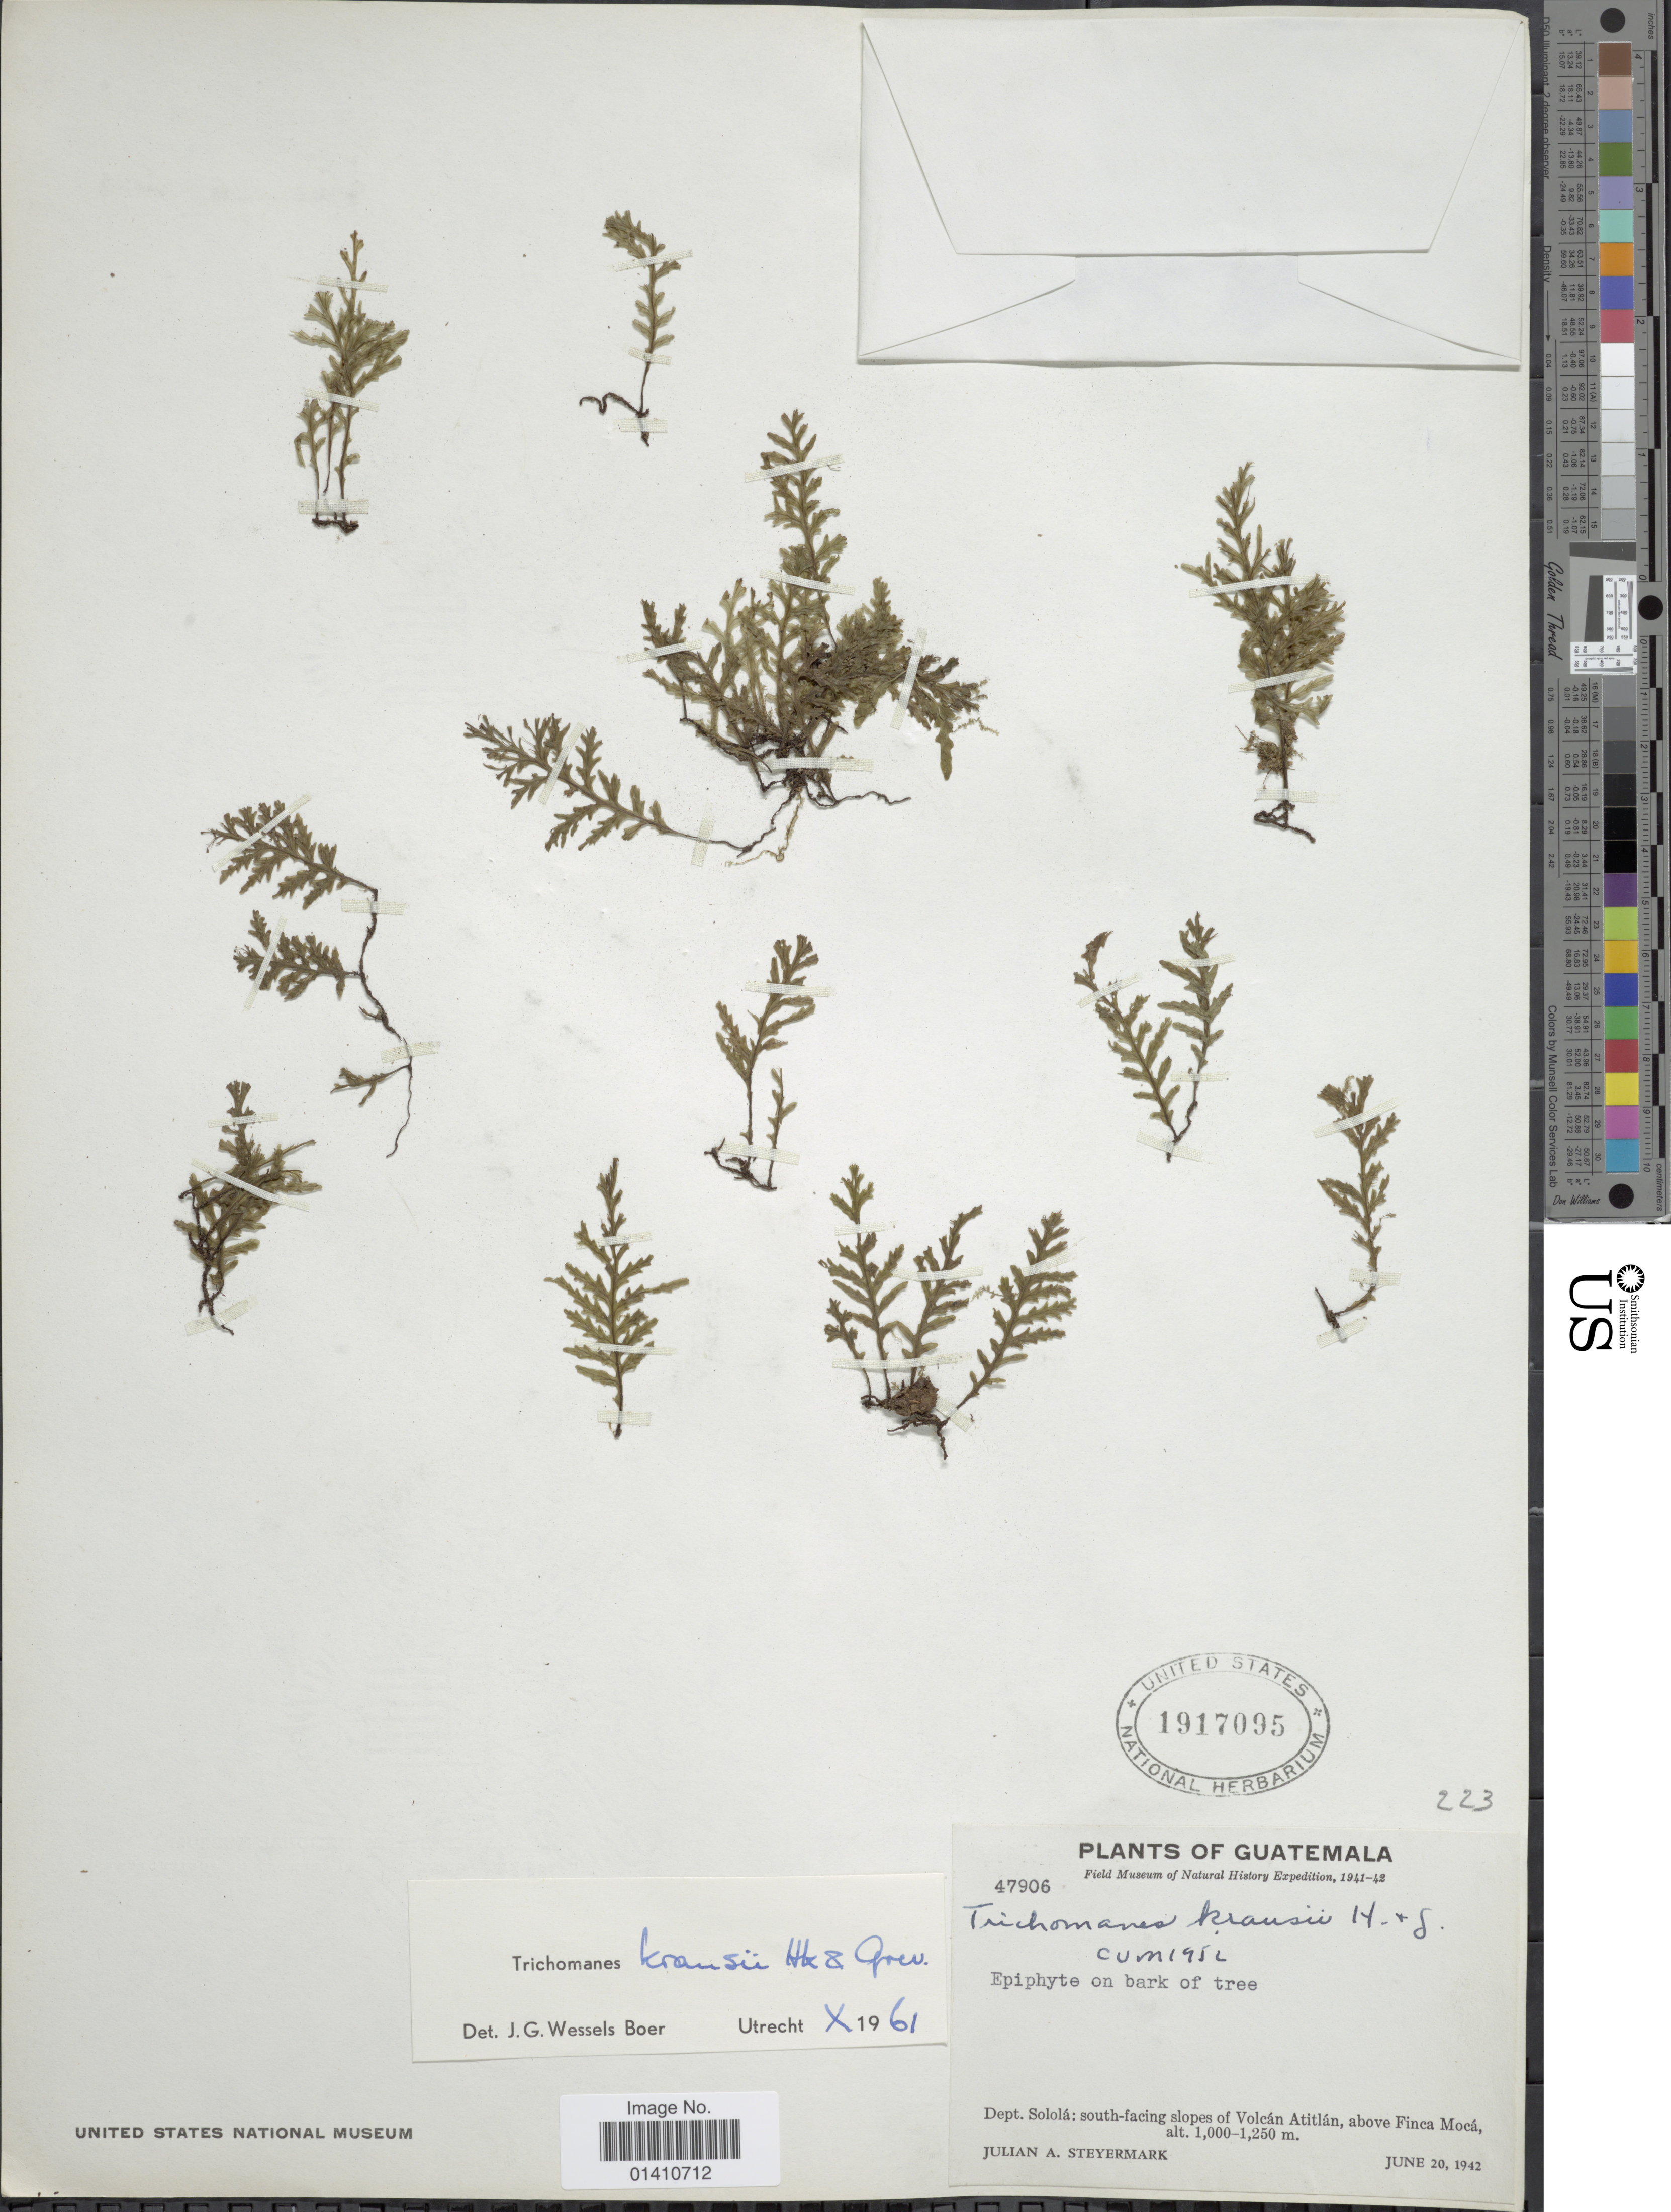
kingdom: Plantae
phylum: Tracheophyta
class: Polypodiopsida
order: Hymenophyllales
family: Hymenophyllaceae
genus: Didymoglossum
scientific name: Didymoglossum kraussii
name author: (Hook. & Grev.) C. Presl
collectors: J. Steyermark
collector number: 47906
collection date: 1942-06-20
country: Guatemala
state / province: Sololá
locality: South-facing slopes of Volcan Atuitlan, above Finca Moca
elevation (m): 1000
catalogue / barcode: US 1917095